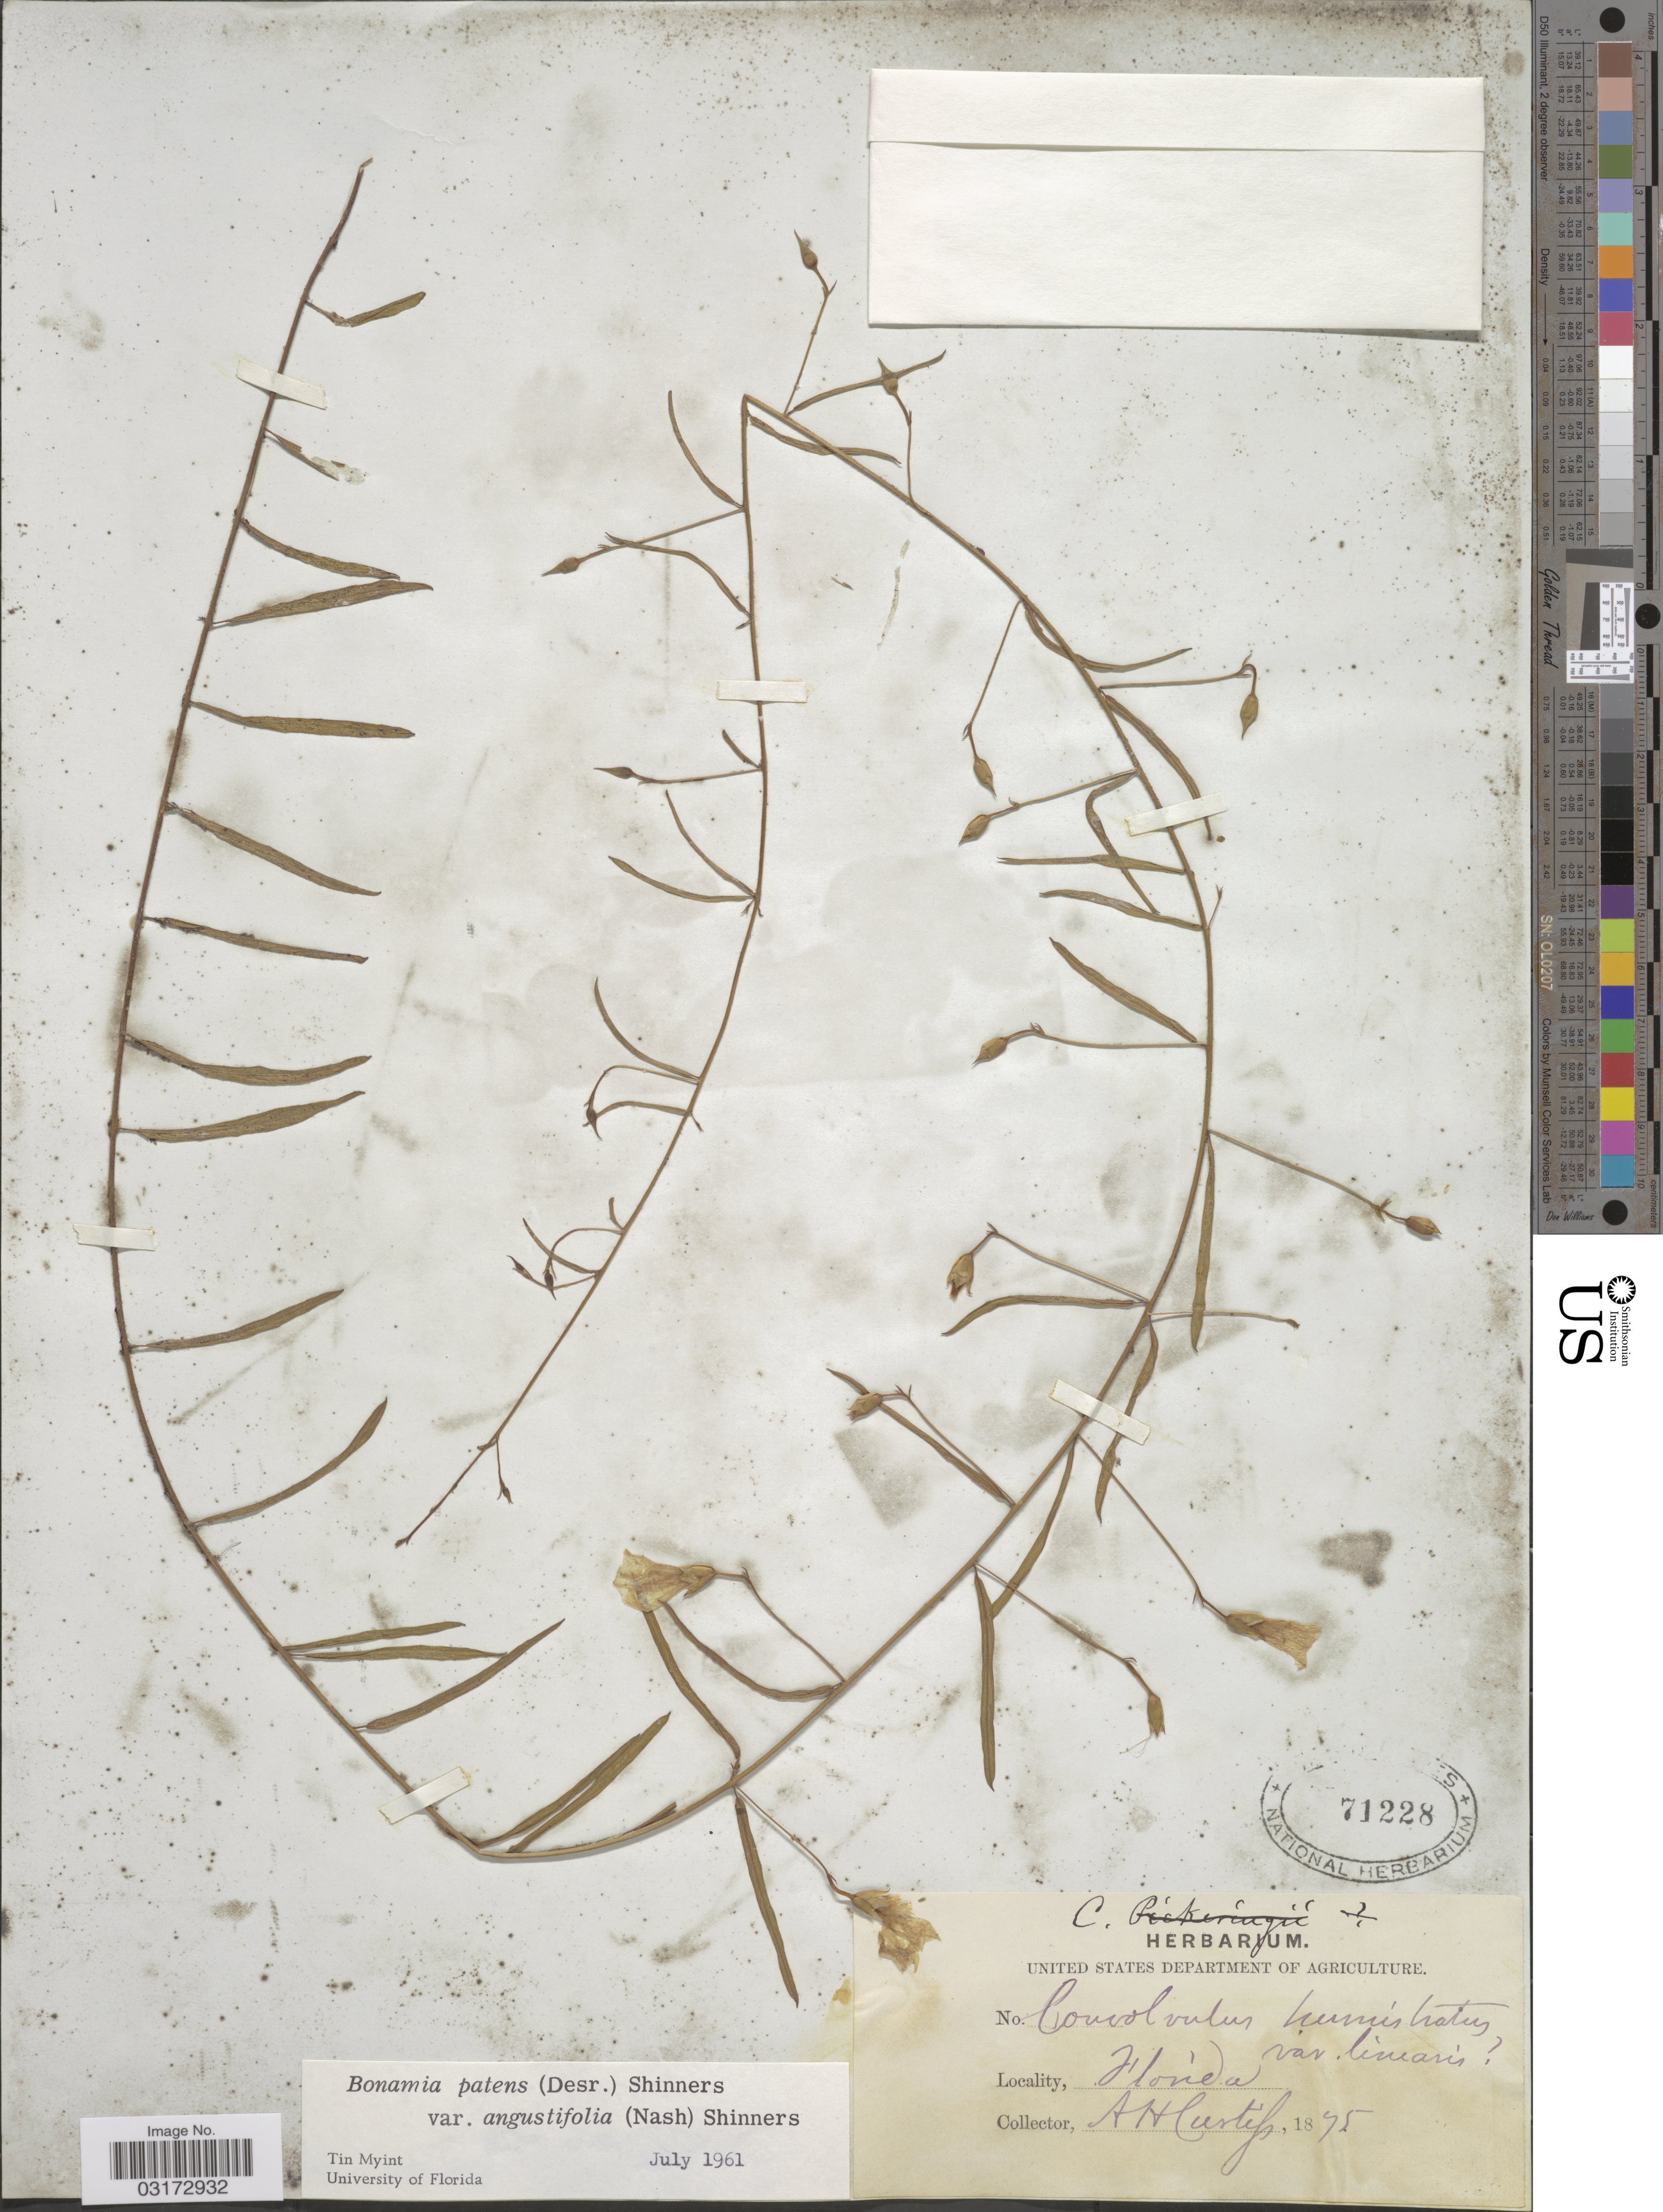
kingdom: Plantae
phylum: Tracheophyta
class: Magnoliopsida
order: Solanales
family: Convolvulaceae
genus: Stylisma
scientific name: Stylisma angustifolia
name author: (Nash) House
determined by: Strong, Mark T., (BOT), Smithsonian Institution - National Museum of Natural History (UNITED STATES)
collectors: A. H. Curtiss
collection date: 1875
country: United States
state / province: Florida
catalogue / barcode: US 71228